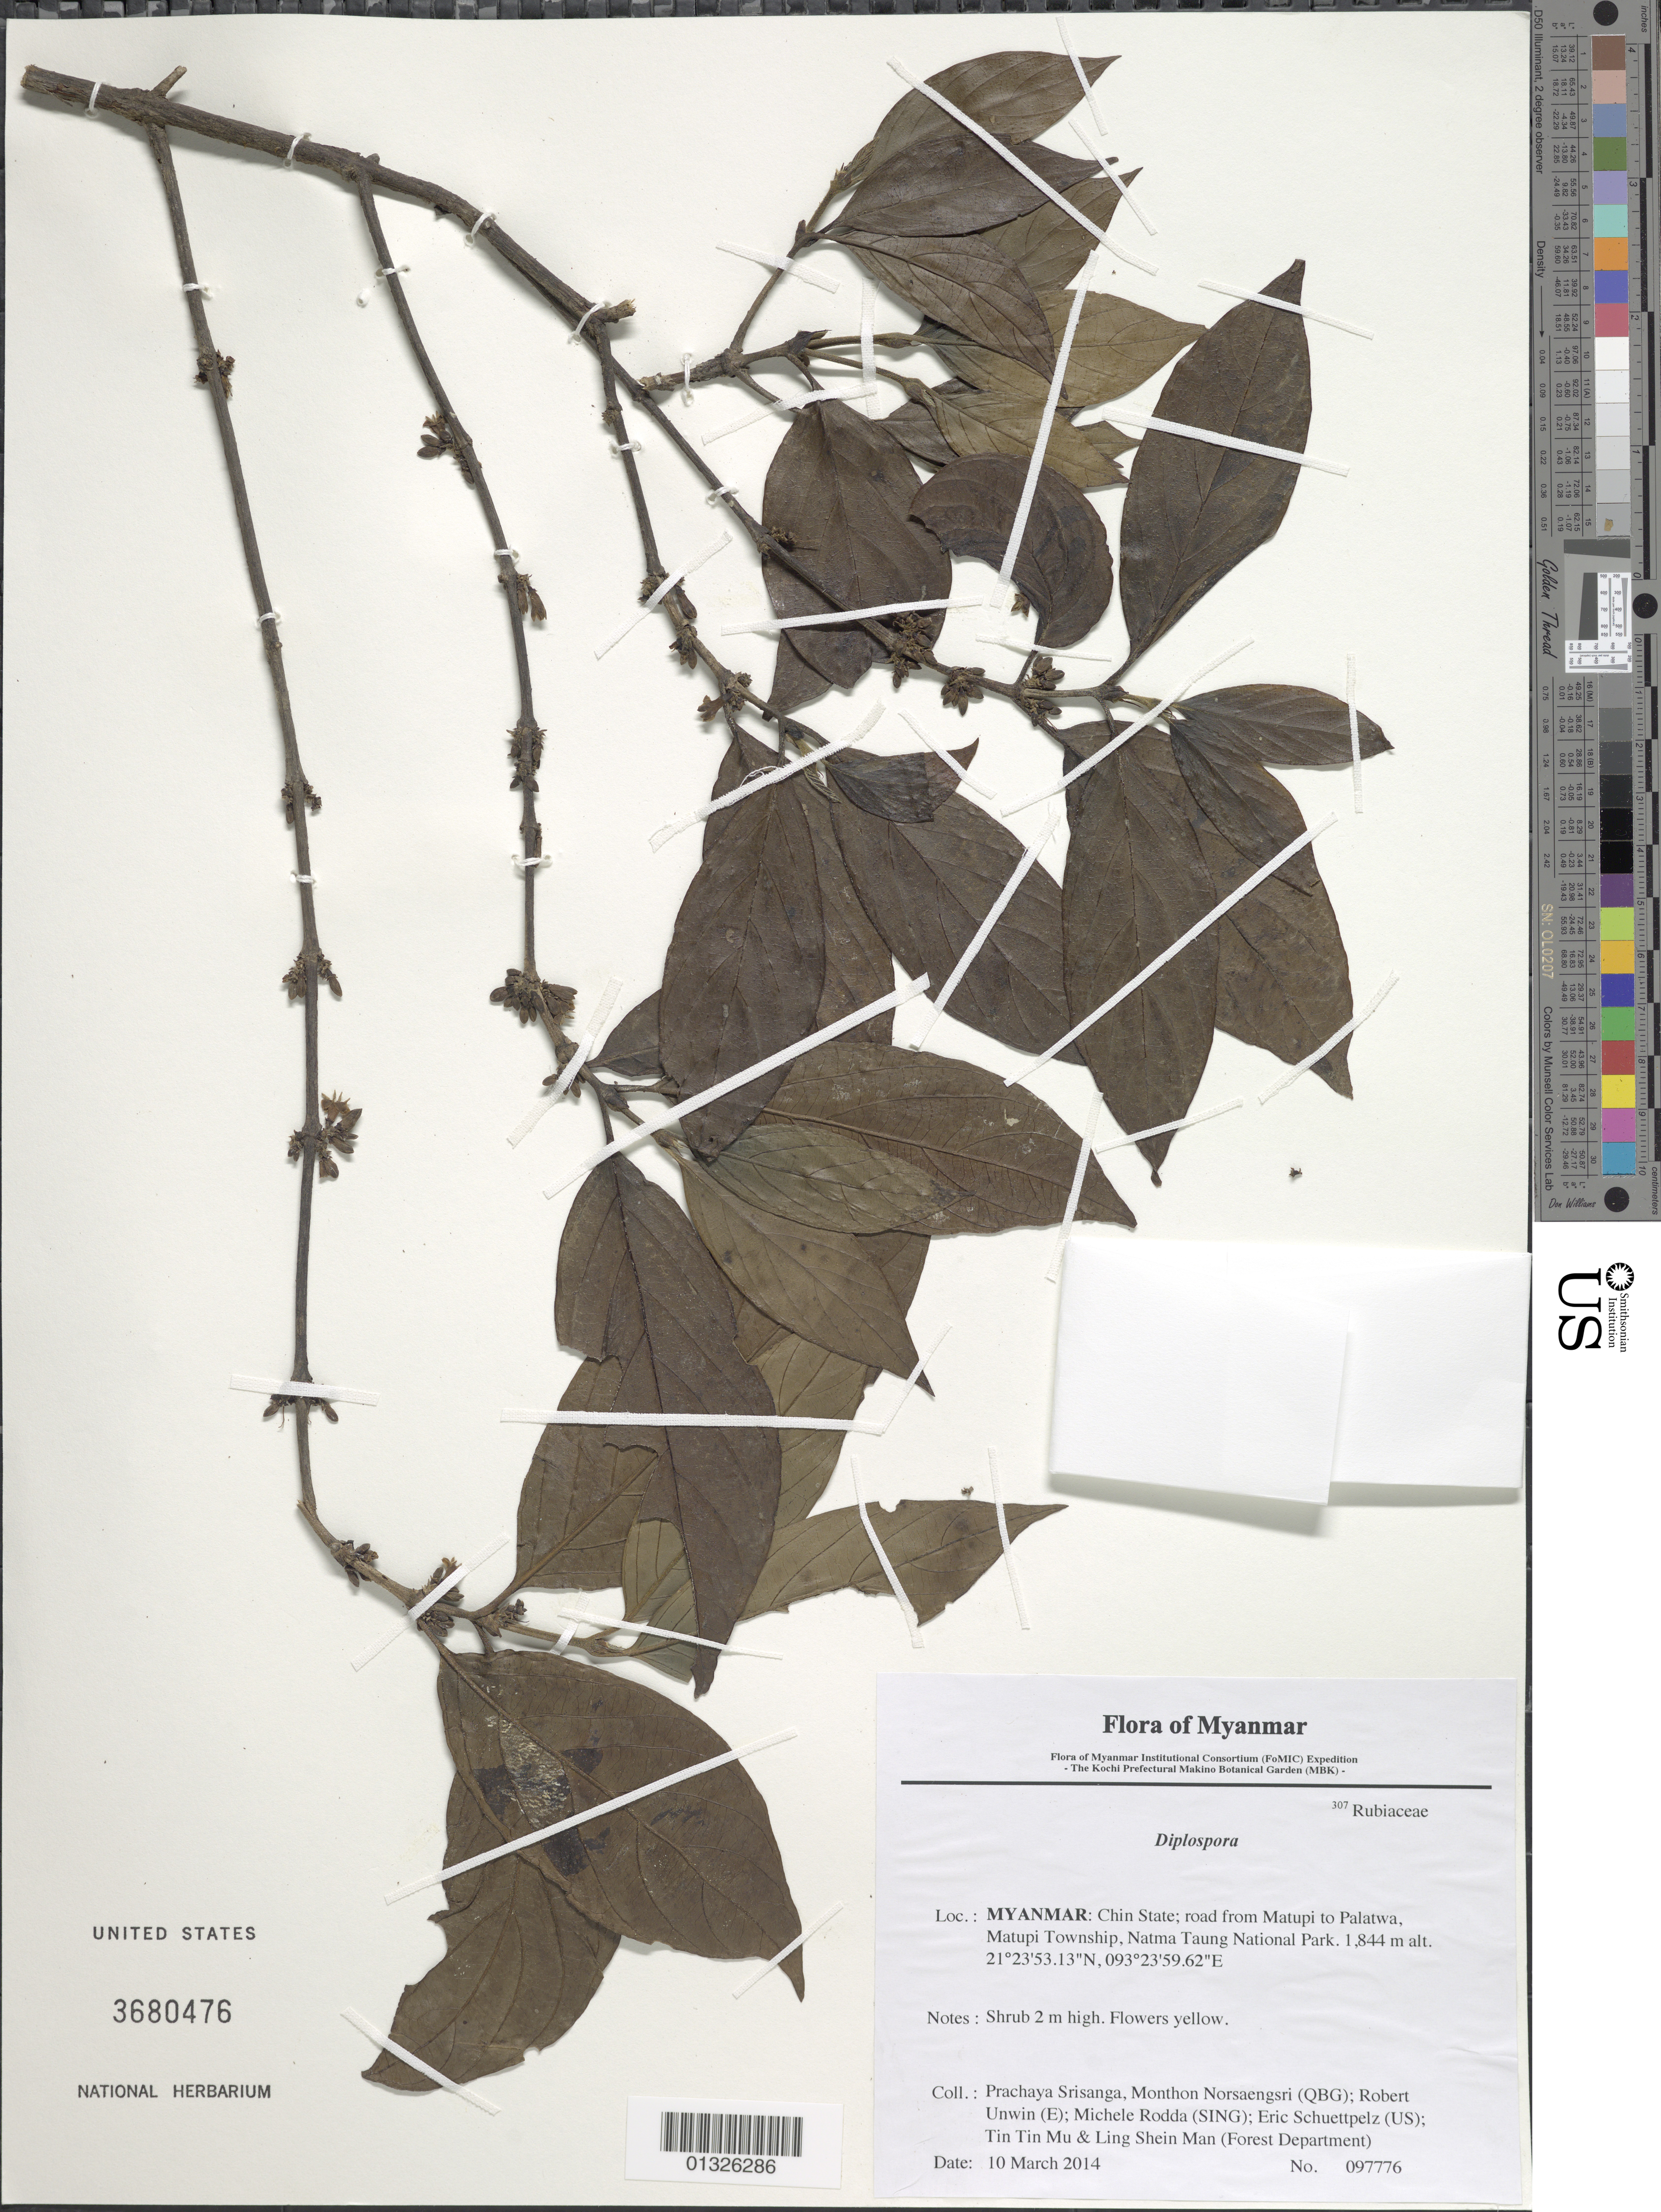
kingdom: Plantae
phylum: Tracheophyta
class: Magnoliopsida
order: Gentianales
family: Rubiaceae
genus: Diplospora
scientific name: Diplospora sp.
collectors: P. Srisanga, M. Norsaengsri, R. Unwin, M. Rodda, E. Schuettpelz, Tin Tin Mu & Ling Shein Man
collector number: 97776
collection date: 2014-03-10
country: Myanmar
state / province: Chin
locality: Road from Matupi to Palatwa, Matupi Township, Natma Taung National Park.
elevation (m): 1844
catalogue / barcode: US 3680476